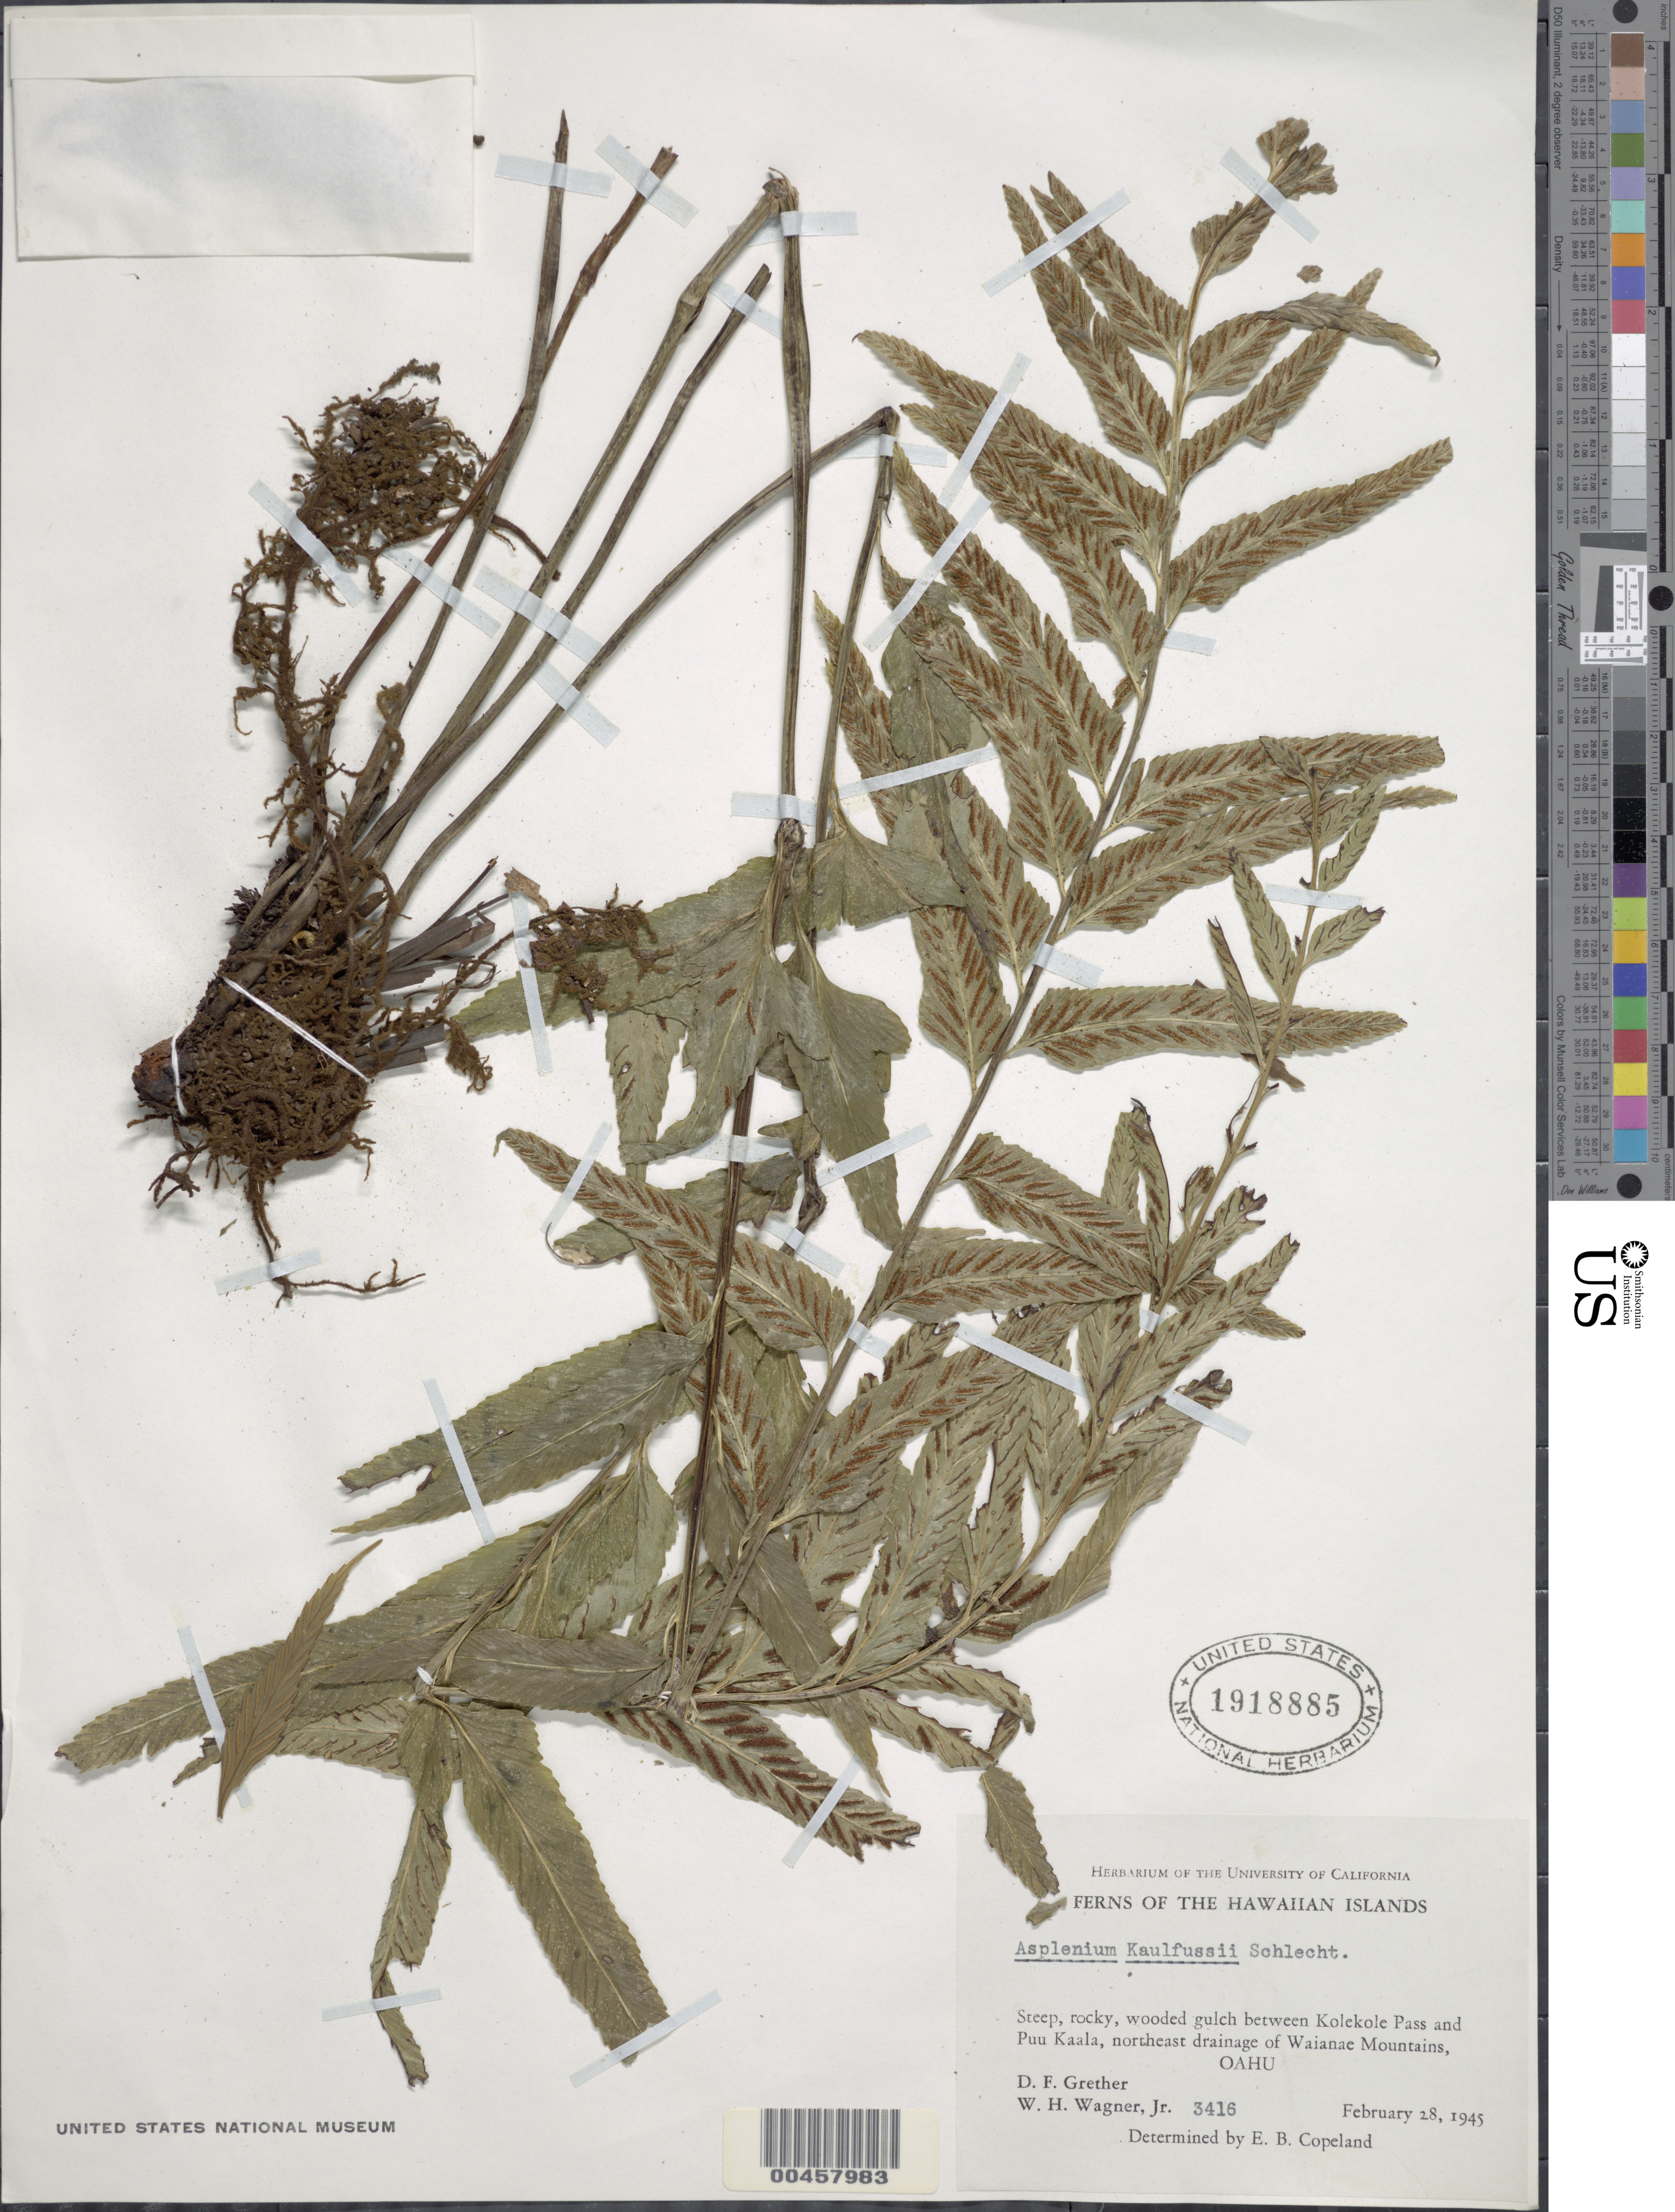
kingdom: Plantae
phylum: Tracheophyta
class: Polypodiopsida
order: Polypodiales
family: Aspleniaceae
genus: Asplenium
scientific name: Asplenium kaulfussii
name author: Schltdl.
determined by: Copeland, E. B.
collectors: D. F. Grether & W. H. Wagner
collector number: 3416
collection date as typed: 28 Feb 1945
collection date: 1945-02-28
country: United States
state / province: Hawaii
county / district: Honolulu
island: Oahu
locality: Gulch between Kolekole Pass and Puu Kaala, northeast drainage of Waiane Mountains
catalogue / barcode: US 1918885